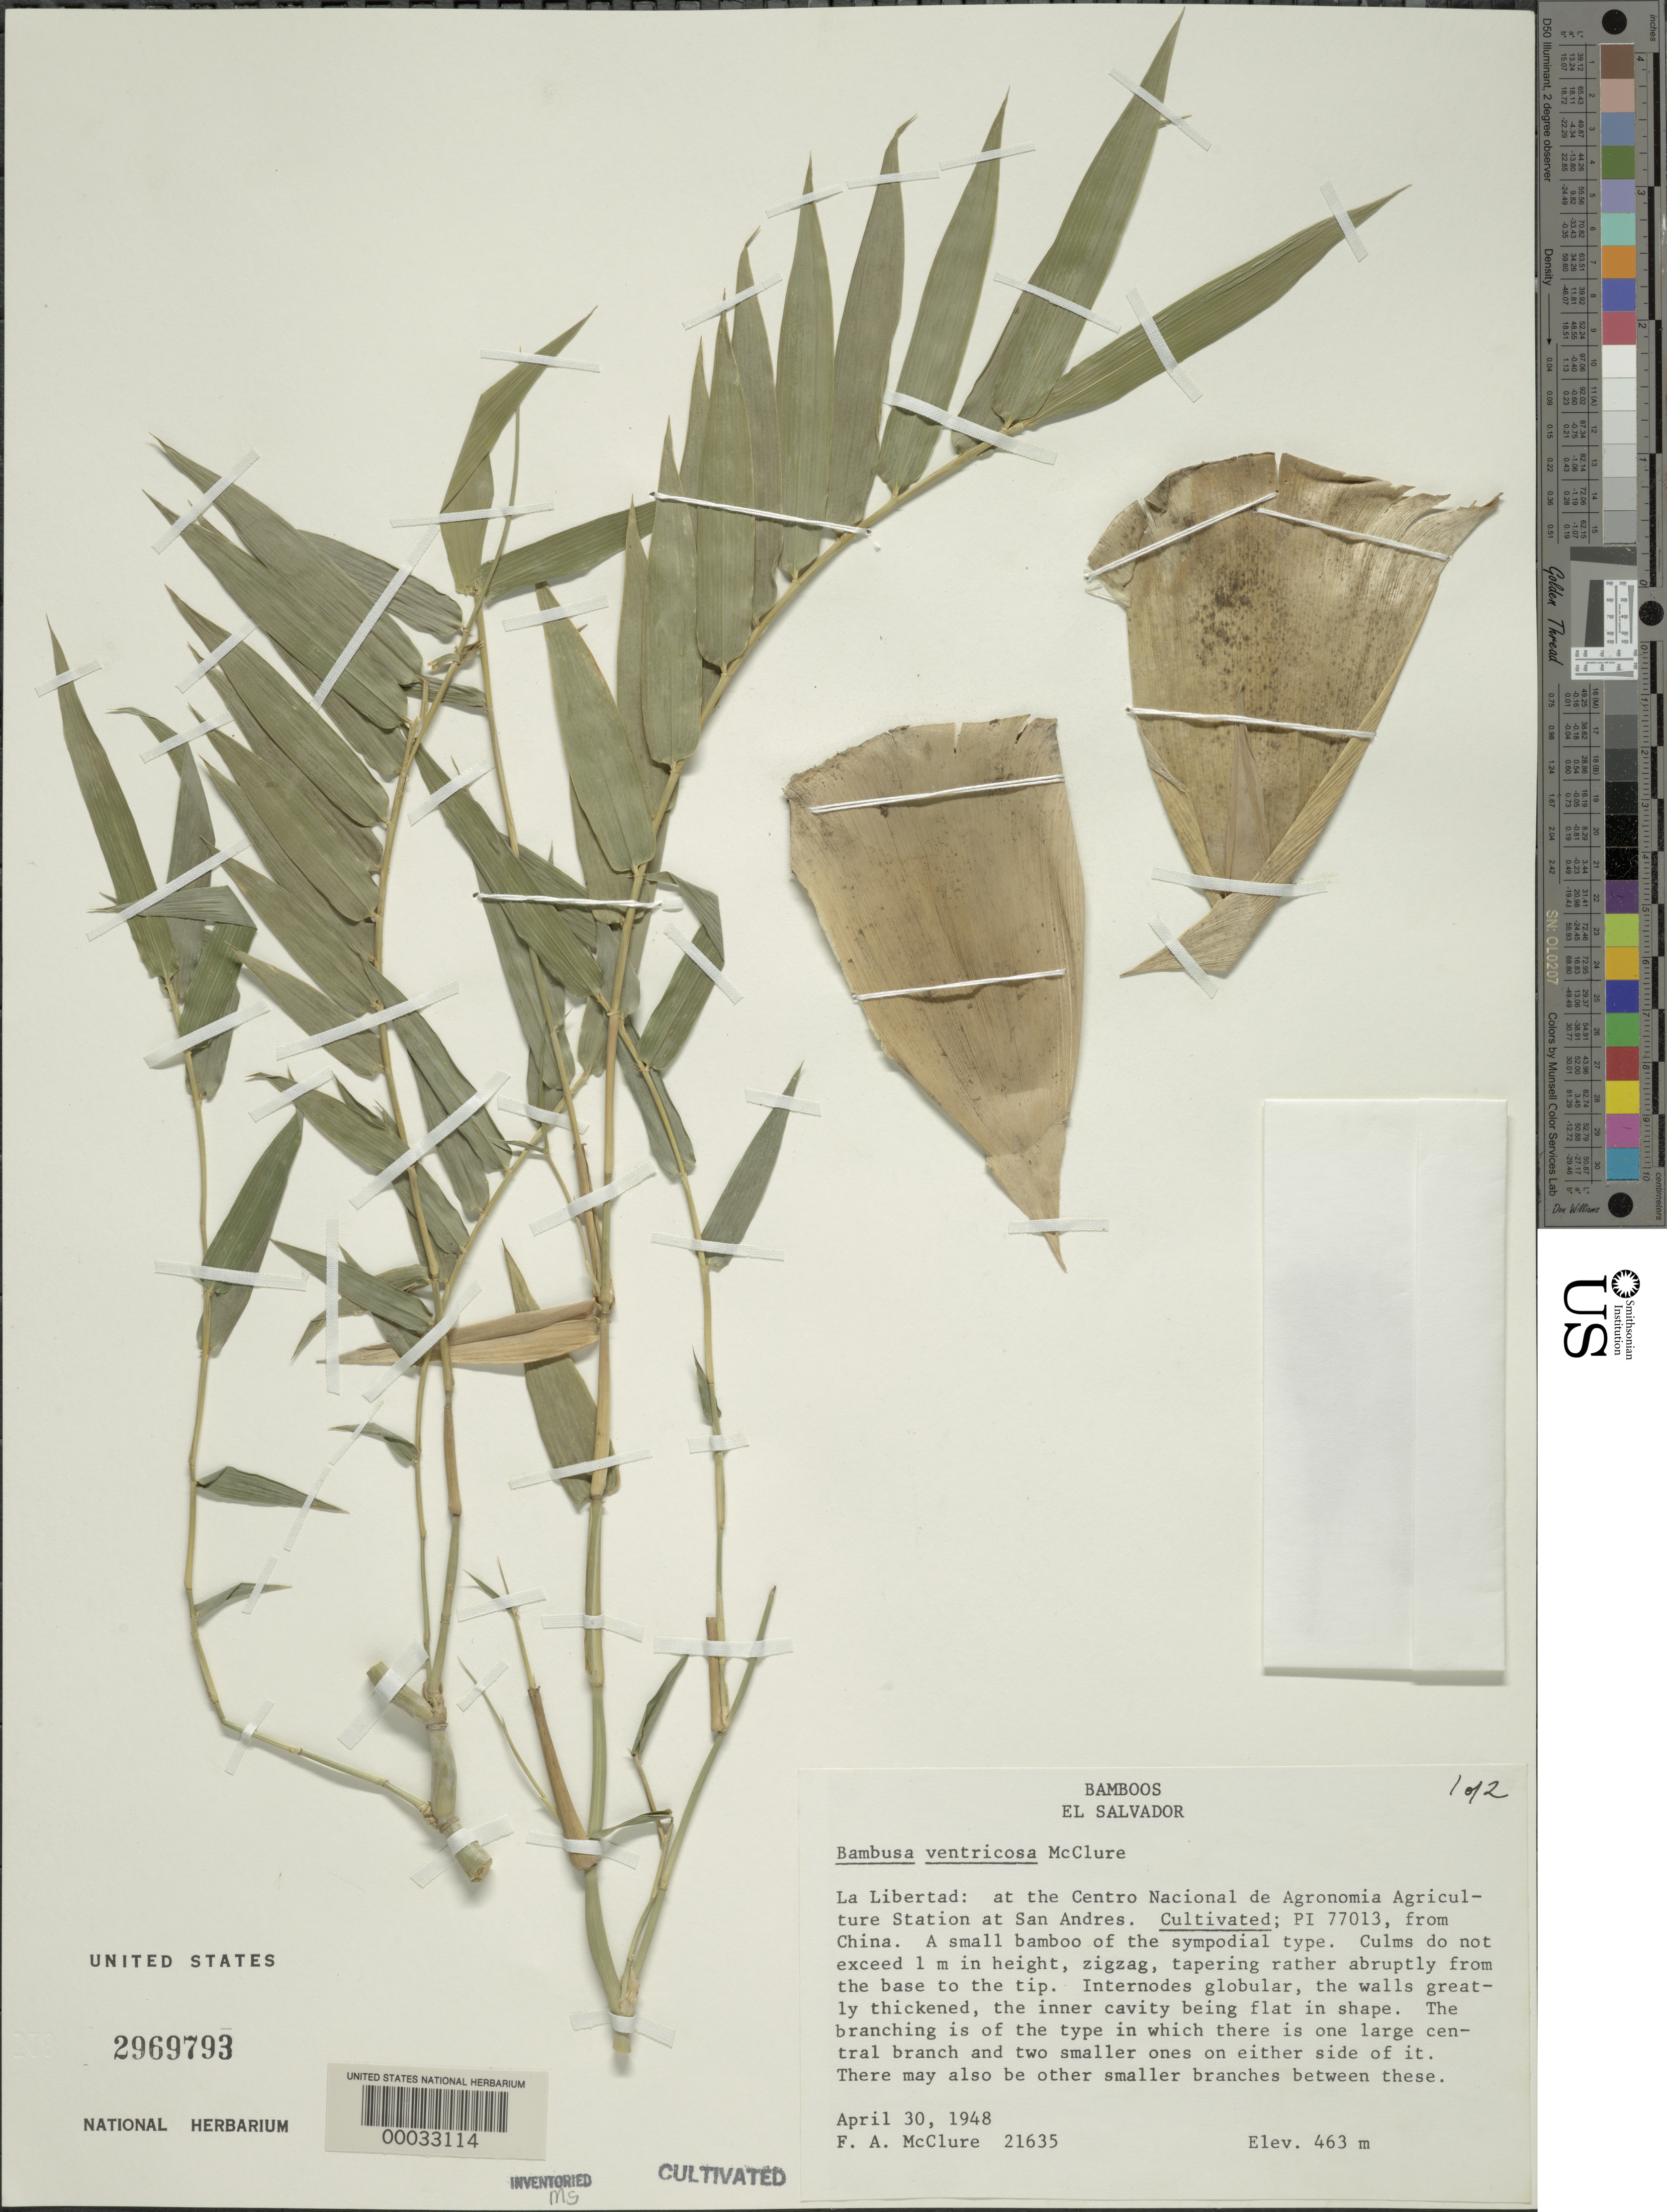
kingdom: Plantae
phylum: Tracheophyta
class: Liliopsida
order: Poales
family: Poaceae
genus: Bambusa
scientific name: Bambusa ventricosa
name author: McClure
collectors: F. A. McClure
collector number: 21635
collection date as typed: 30 Apr 1948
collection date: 1948-04-30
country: El Salvador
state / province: La Libertad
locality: Centro nacional de agroromia agriculture station san andres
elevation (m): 463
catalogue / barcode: US 2969793